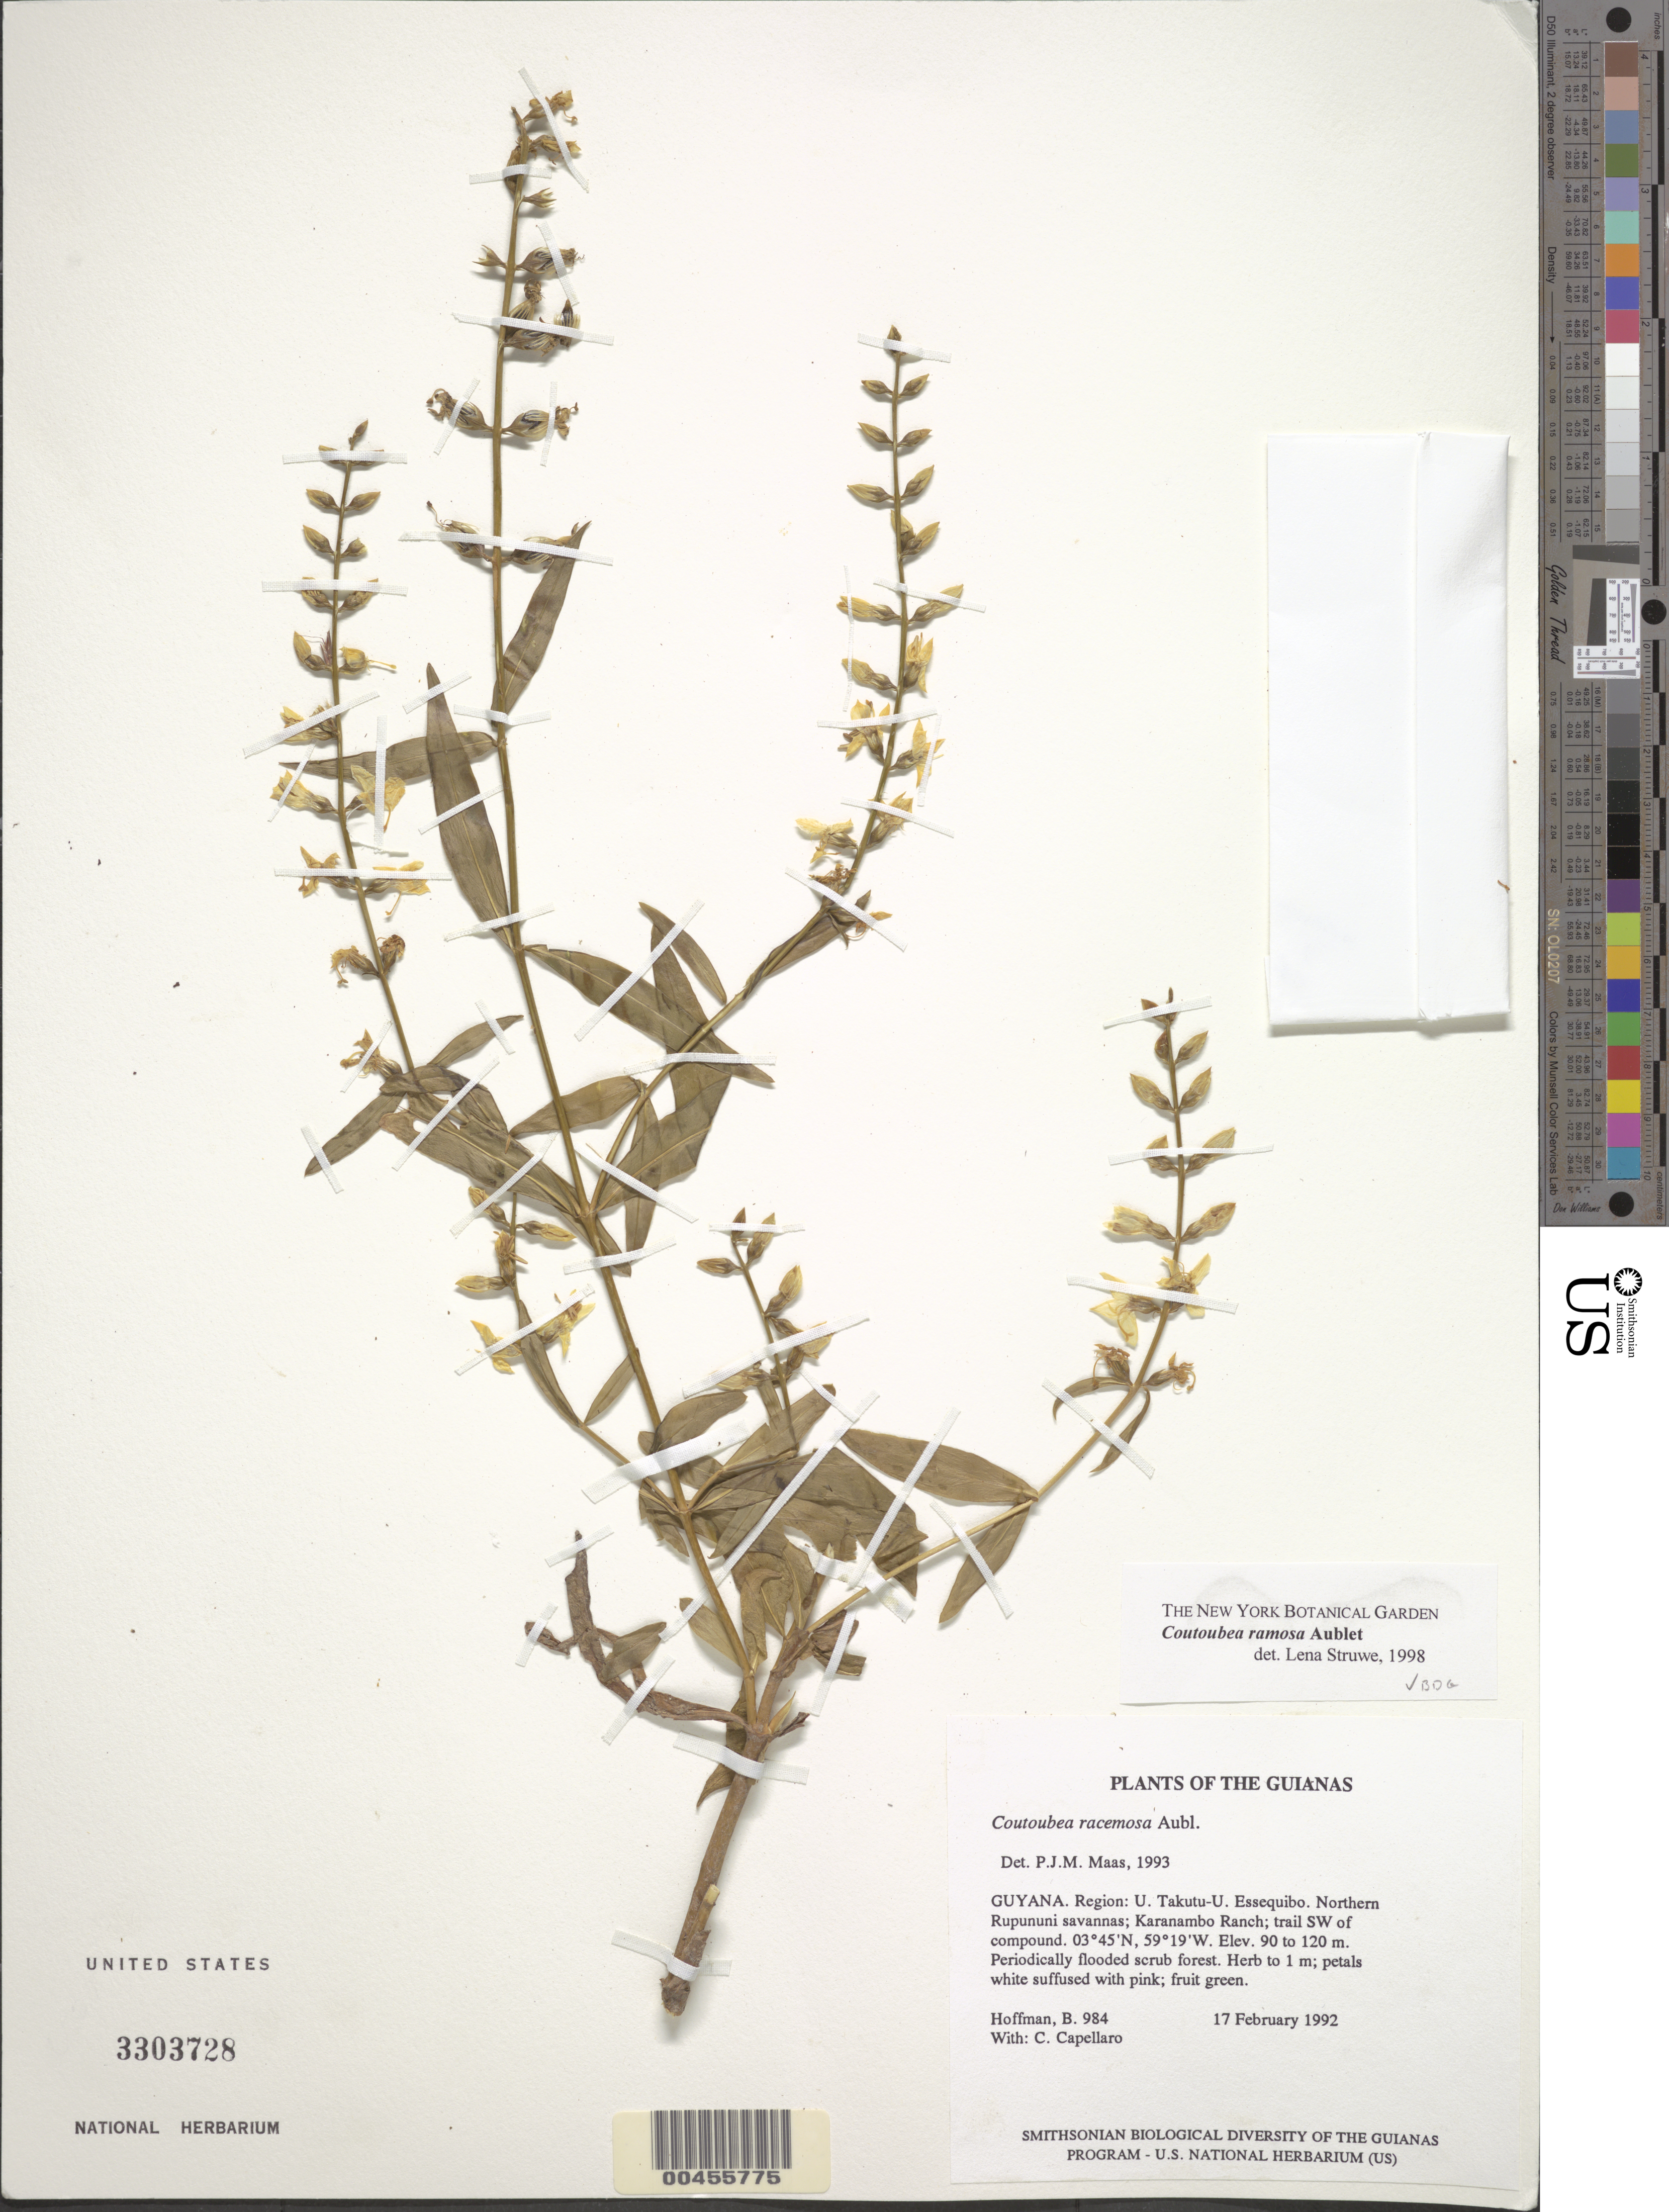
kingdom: Plantae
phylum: Tracheophyta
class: Magnoliopsida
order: Gentianales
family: Gentianaceae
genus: Coutoubea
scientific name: Coutoubea ramosa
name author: Aubl.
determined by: Struwe, L.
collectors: B. Hoffman & C. Capellaro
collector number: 984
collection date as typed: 17 February 1992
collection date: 1992-02-17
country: Guyana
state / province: U. Takutu-U. Essequibo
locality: Northern Rupununi savannas; Karanambo Ranch; trail SW of compound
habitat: Periodically flooded scrub forest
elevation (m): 90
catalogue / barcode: US 3303728